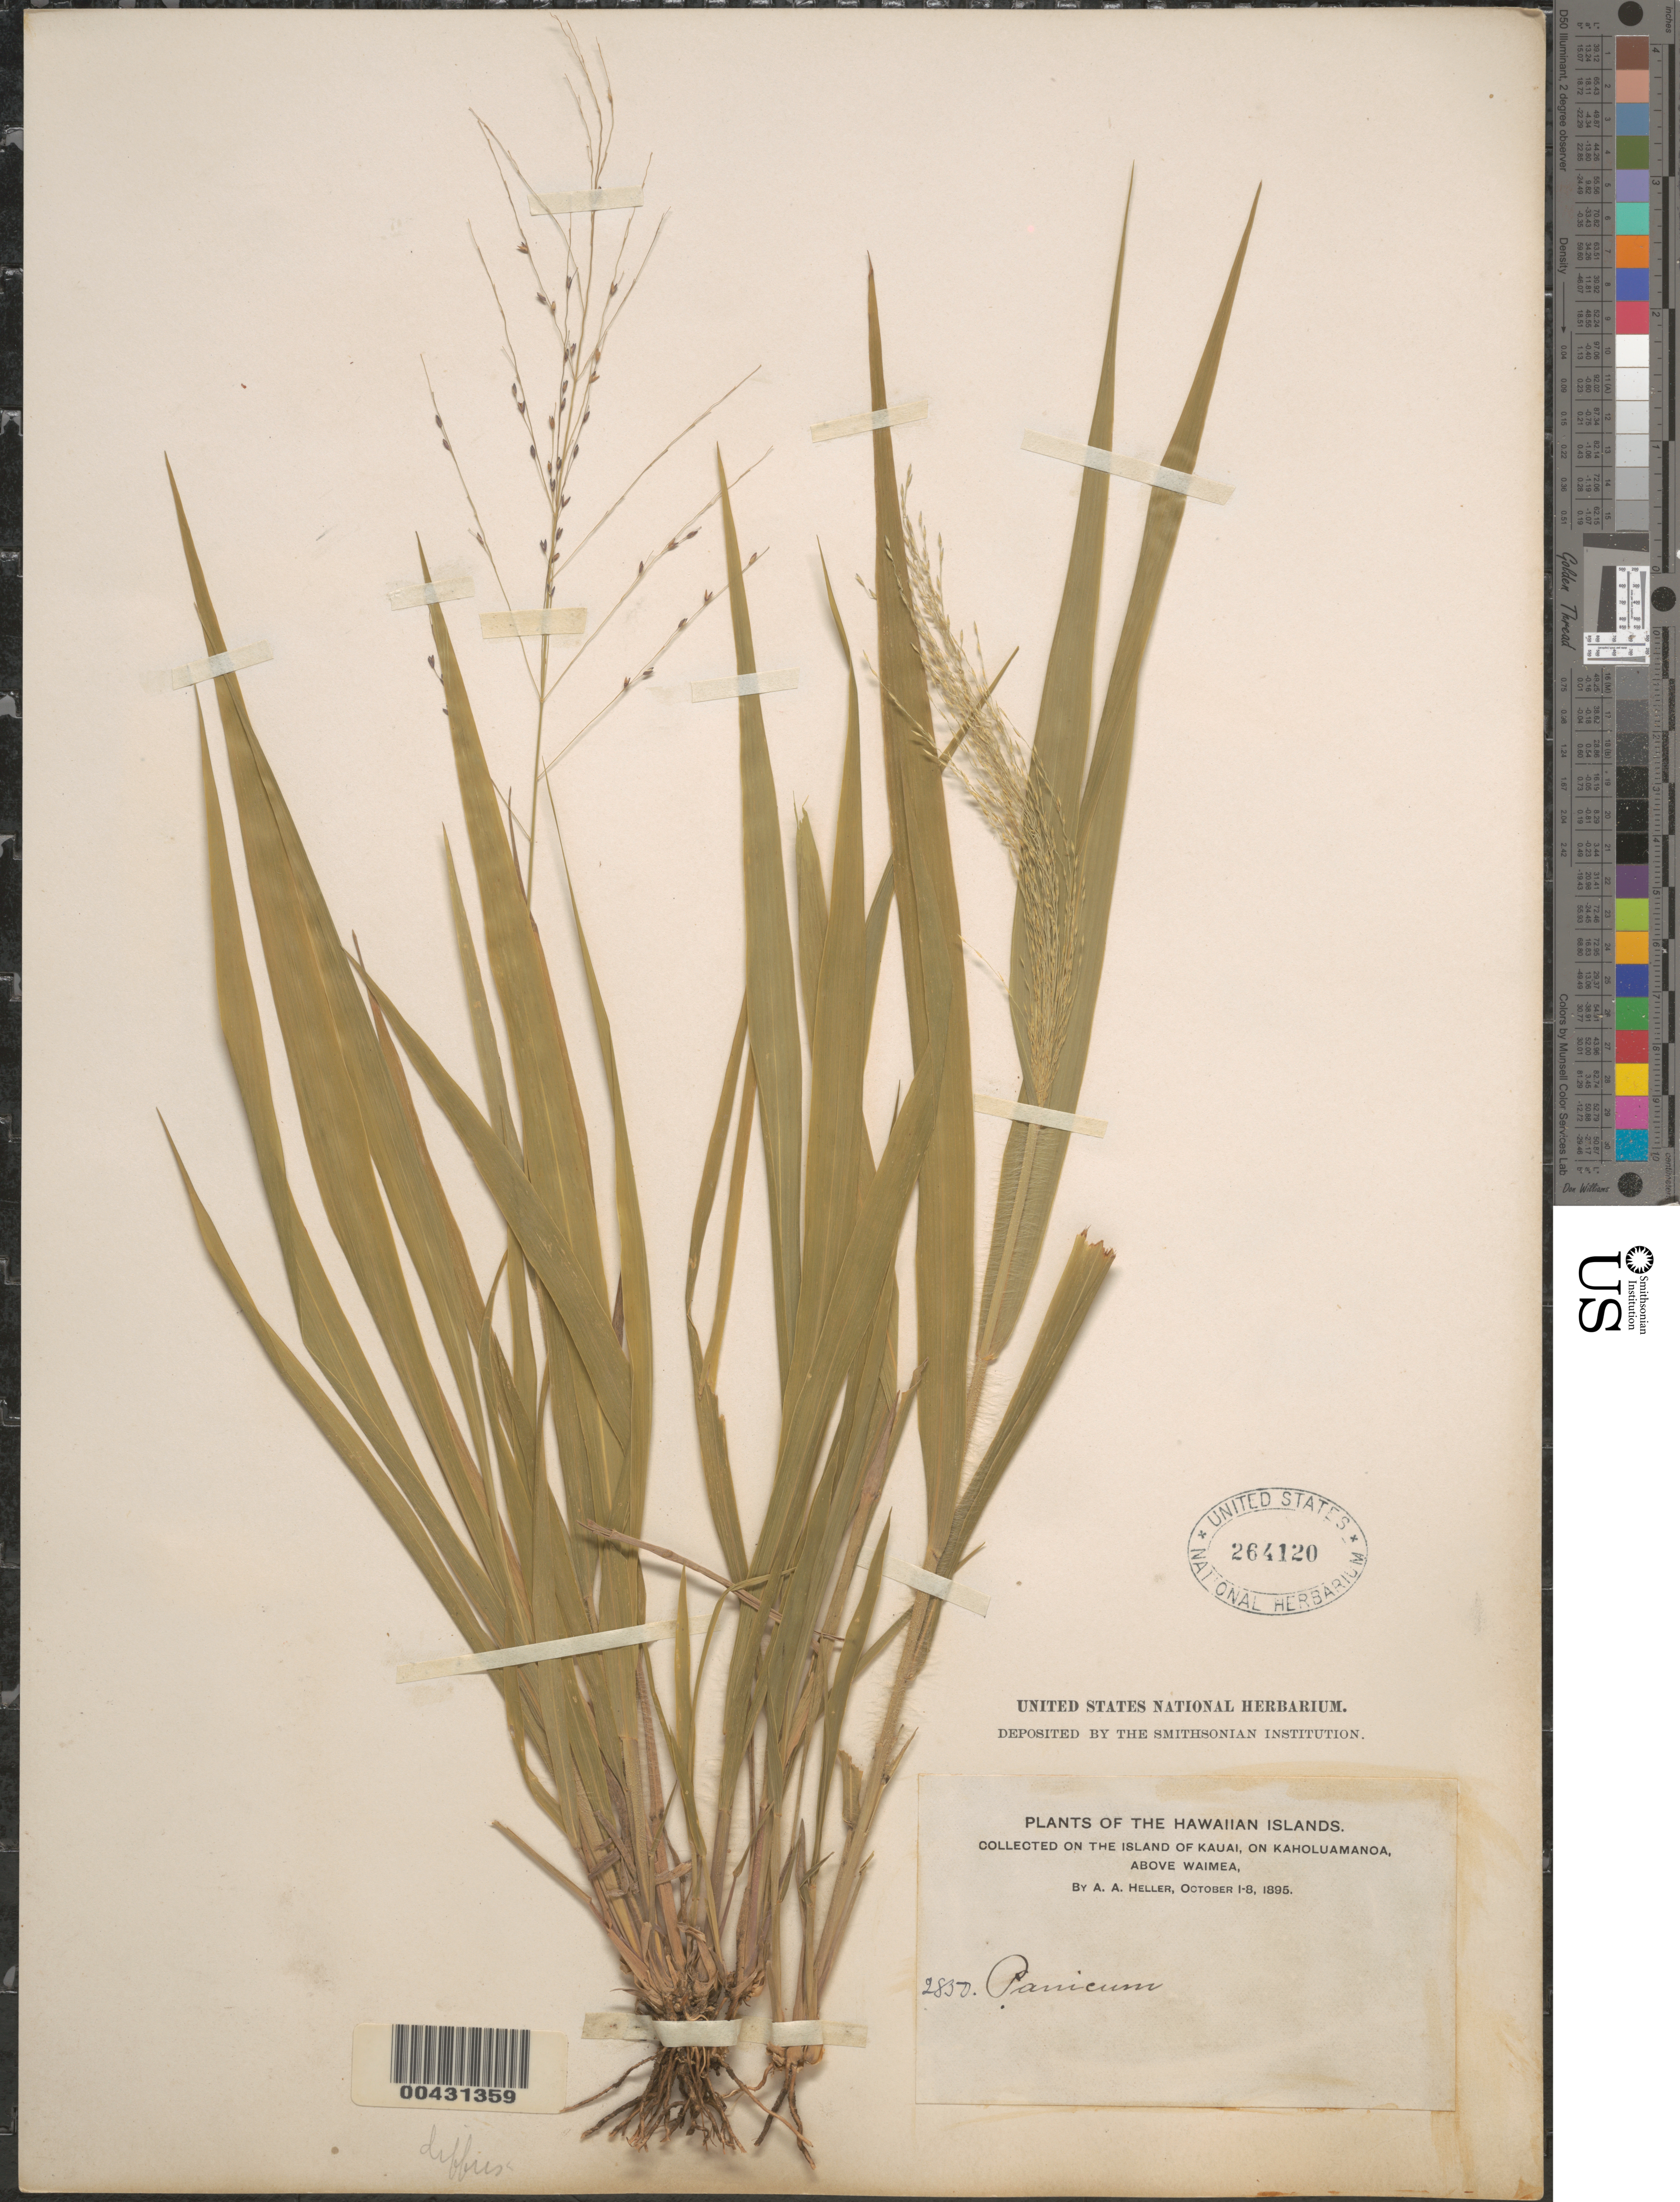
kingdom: Plantae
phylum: Tracheophyta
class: Liliopsida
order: Poales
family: Poaceae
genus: Panicum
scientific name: Panicum nephelophilum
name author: Gaudich.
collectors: A. A. Heller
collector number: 2850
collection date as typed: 1 Oct 1895 to 8 Oct 1895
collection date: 1895-10-01/1895-10-08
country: United States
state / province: Hawaii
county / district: Kauai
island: Kaua'i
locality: On Kaholuamanoa, above Waimea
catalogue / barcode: US 264120